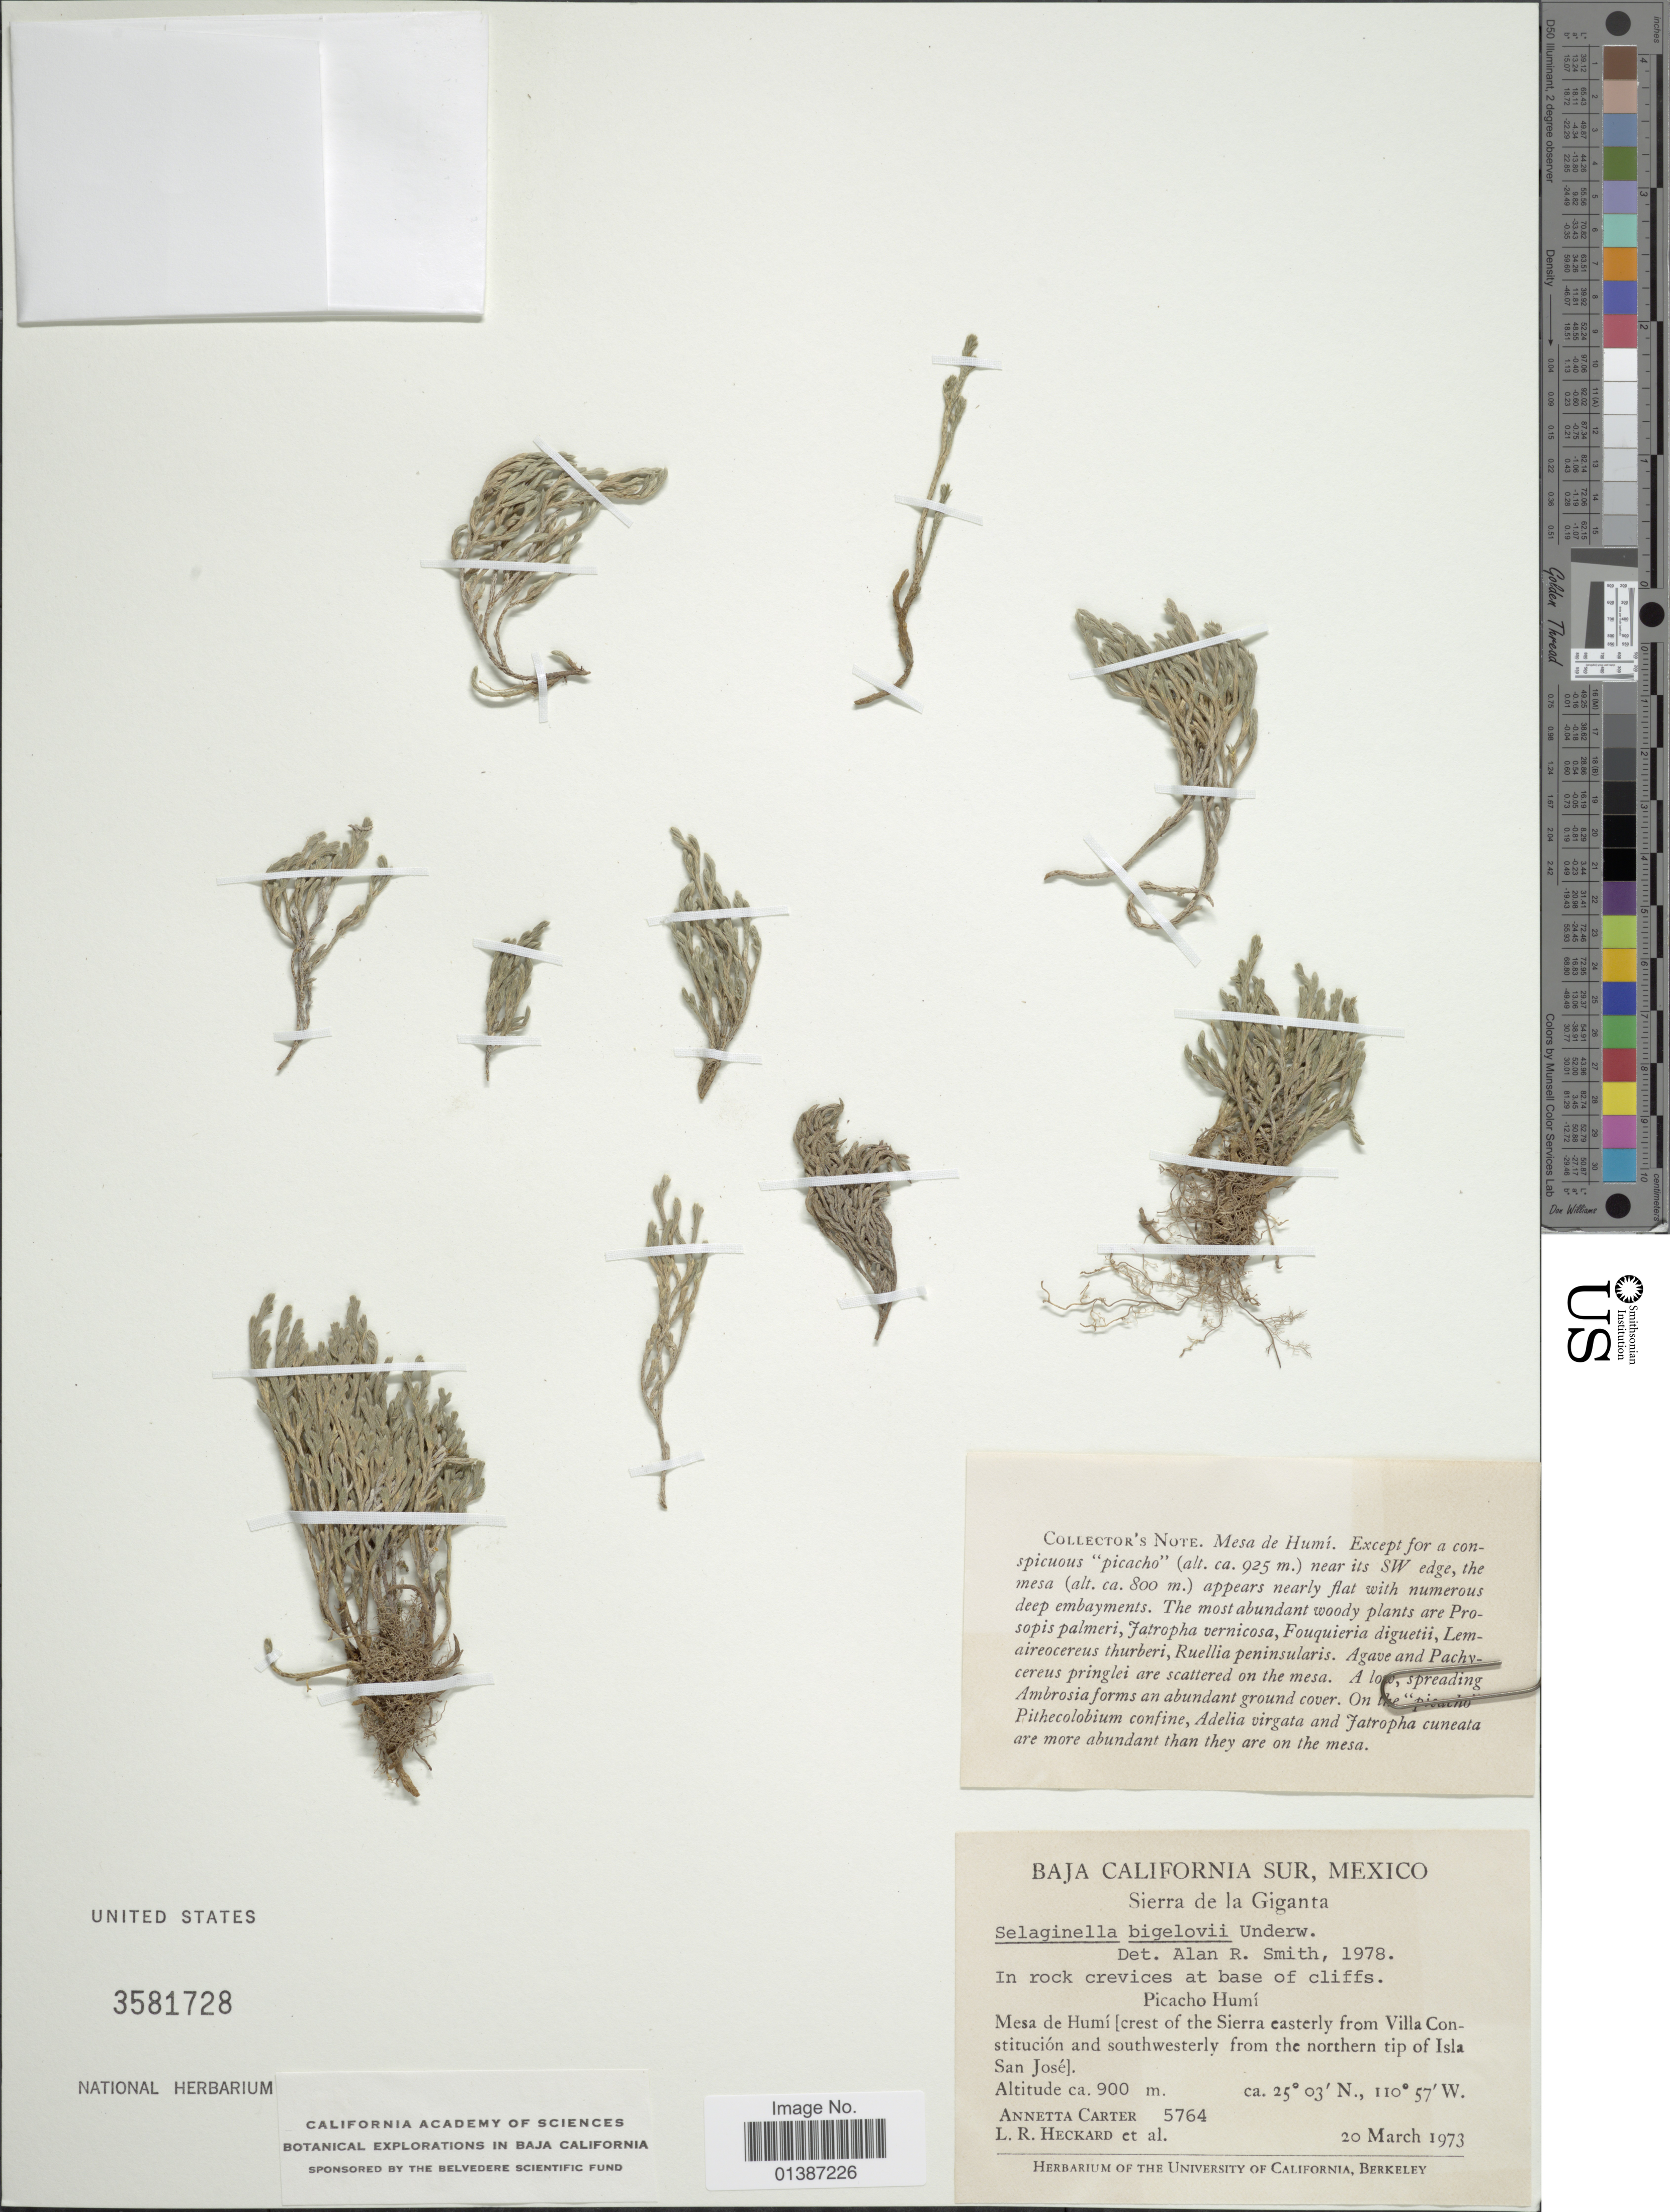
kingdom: Plantae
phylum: Tracheophyta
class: Lycopodiopsida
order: Selaginellales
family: Selaginellaceae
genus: Selaginella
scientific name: Selaginella bigelovii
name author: Underw.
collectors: A. Carter & L. R. Heckard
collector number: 5764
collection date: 1973-03-20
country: Mexico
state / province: Baja California Sur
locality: Sierra de la Giganta, In rock crevices at base of cliffs. Picacho Humí, Mesa de Humí [crest of the Sierra easterly from Villa Constitución and southwesterly from the northern tip of Isla San José]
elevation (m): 900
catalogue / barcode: US 3581728